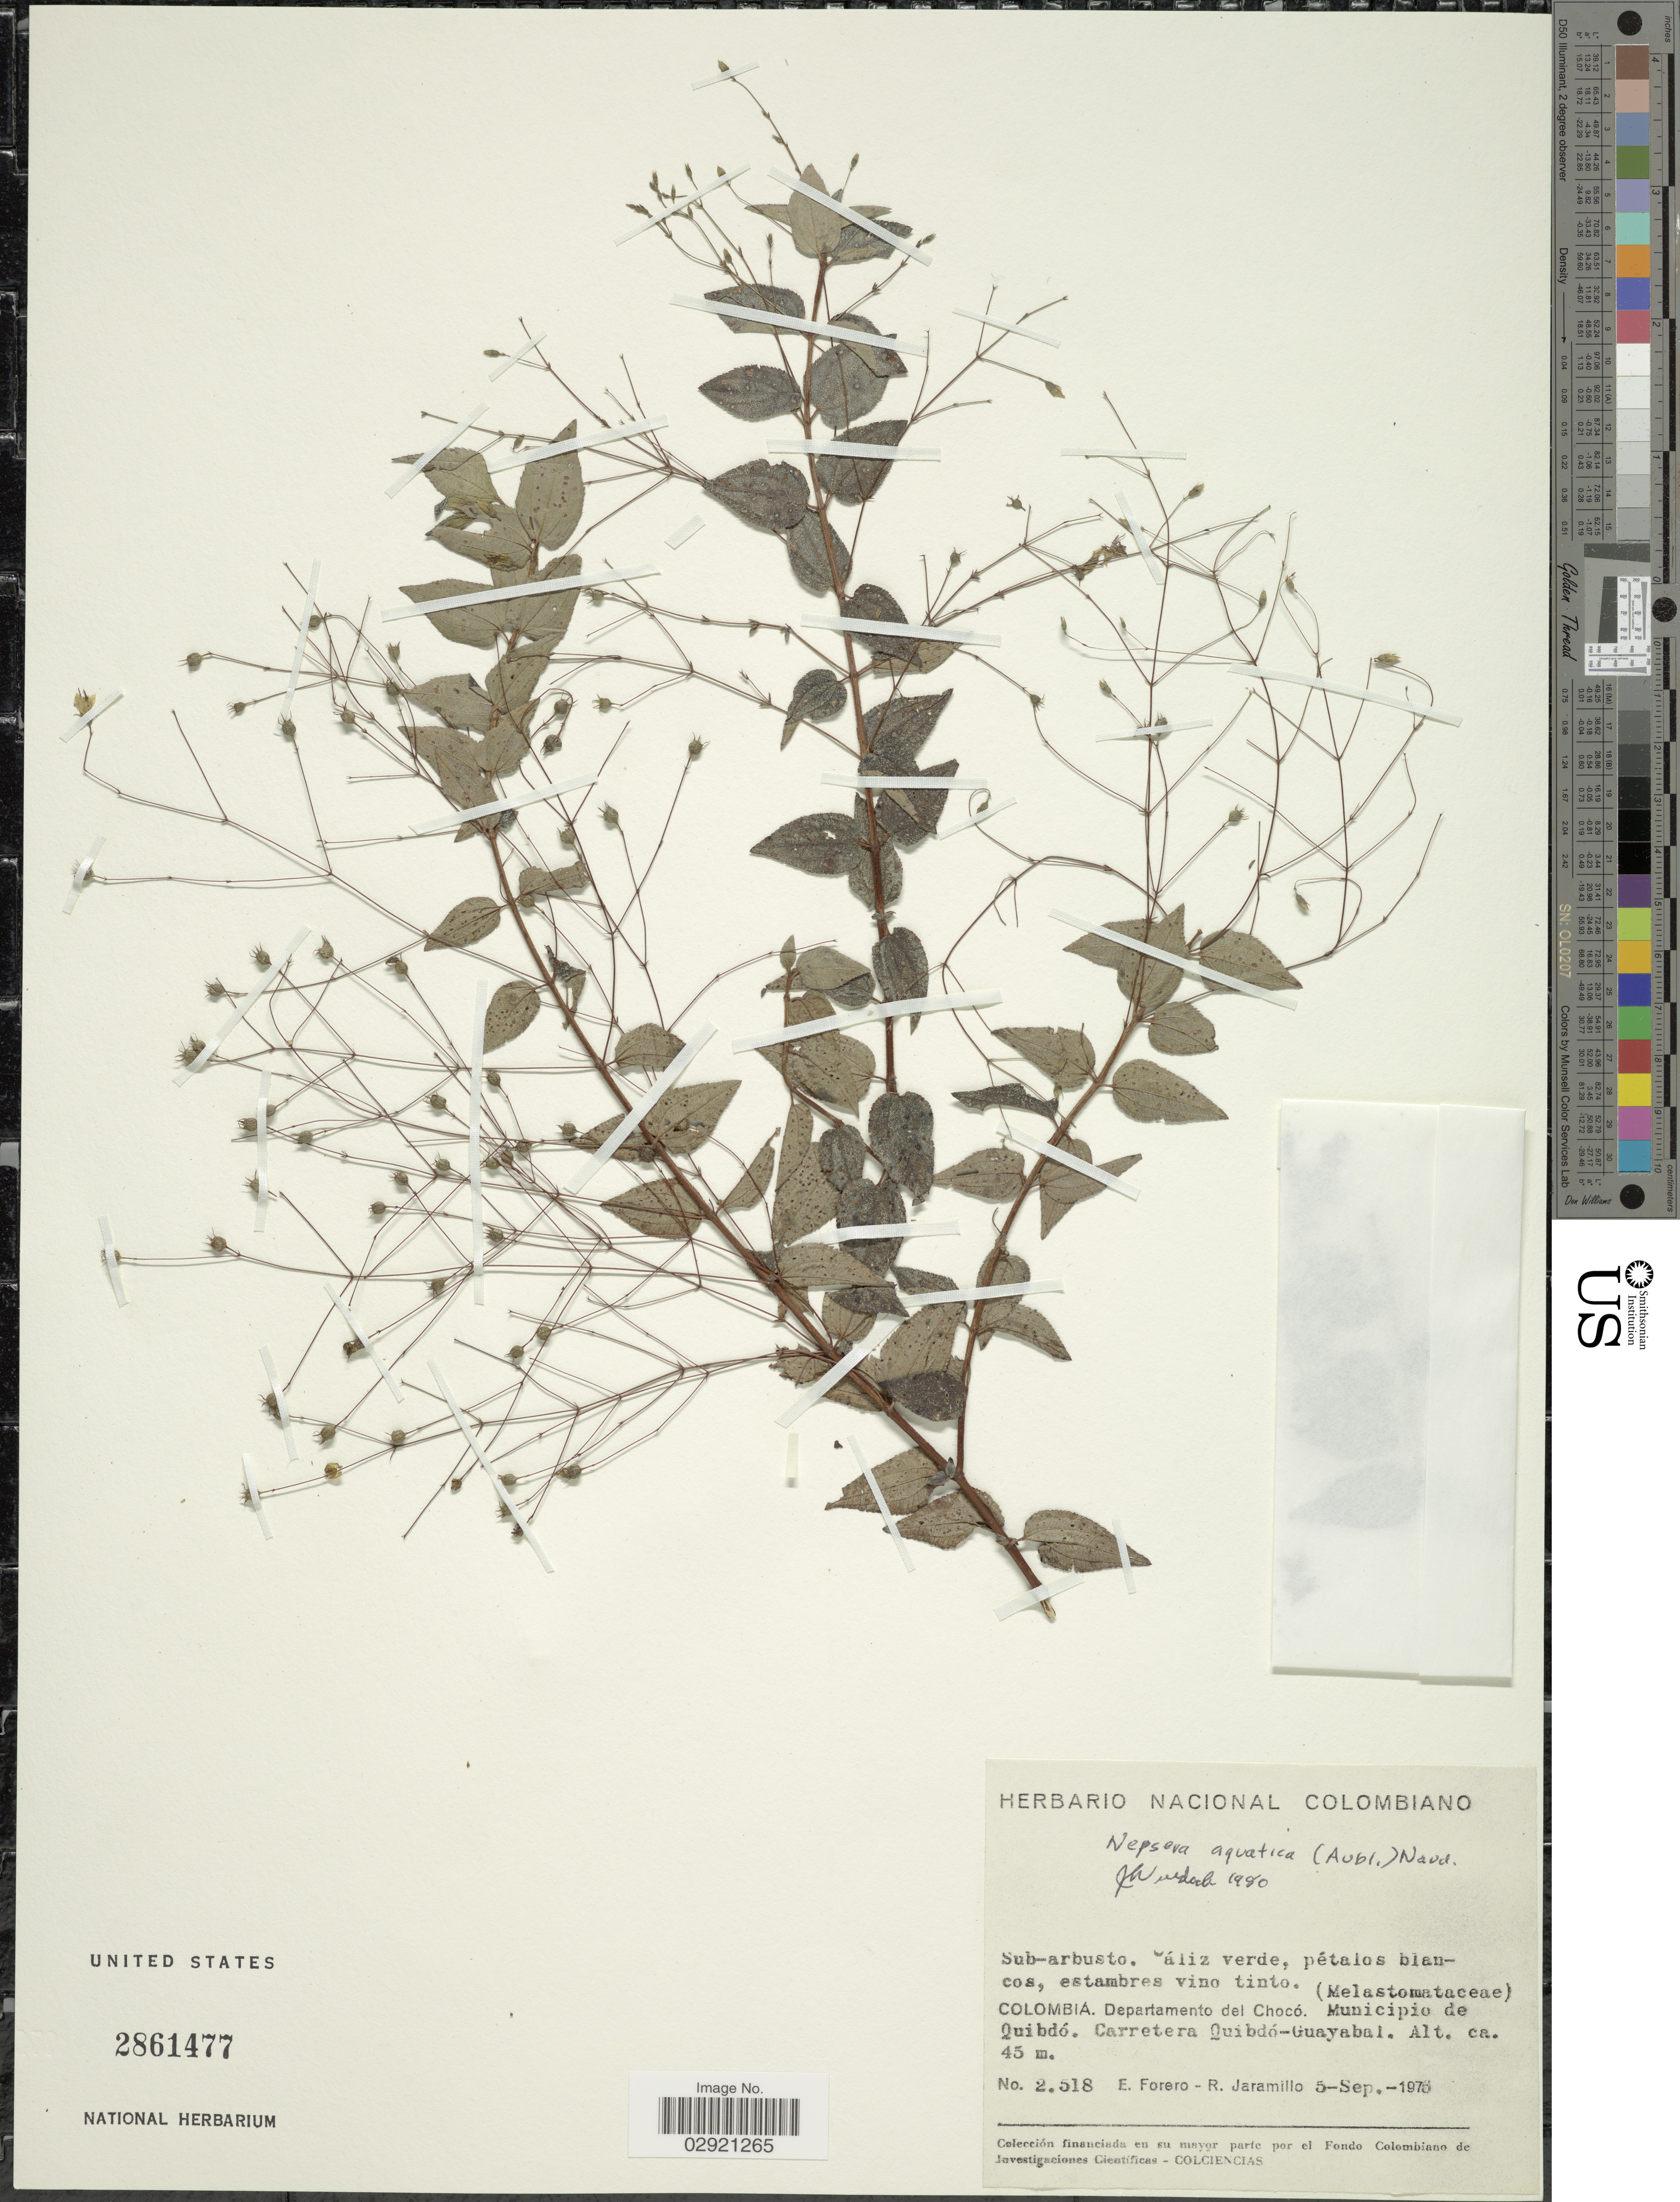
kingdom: Plantae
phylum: Tracheophyta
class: Magnoliopsida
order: Myrtales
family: Melastomataceae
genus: Nepsera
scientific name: Nepsera aquatica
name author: (Aubl.) Naudin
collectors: E. Forero & R. Jaramillo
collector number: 2518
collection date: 1976-09-05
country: Colombia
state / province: Chocó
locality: Departamento del Chocó. Municipio de Quibdó. Carretera Quibdó-Guayabal.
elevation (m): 45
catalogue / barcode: US 2861477